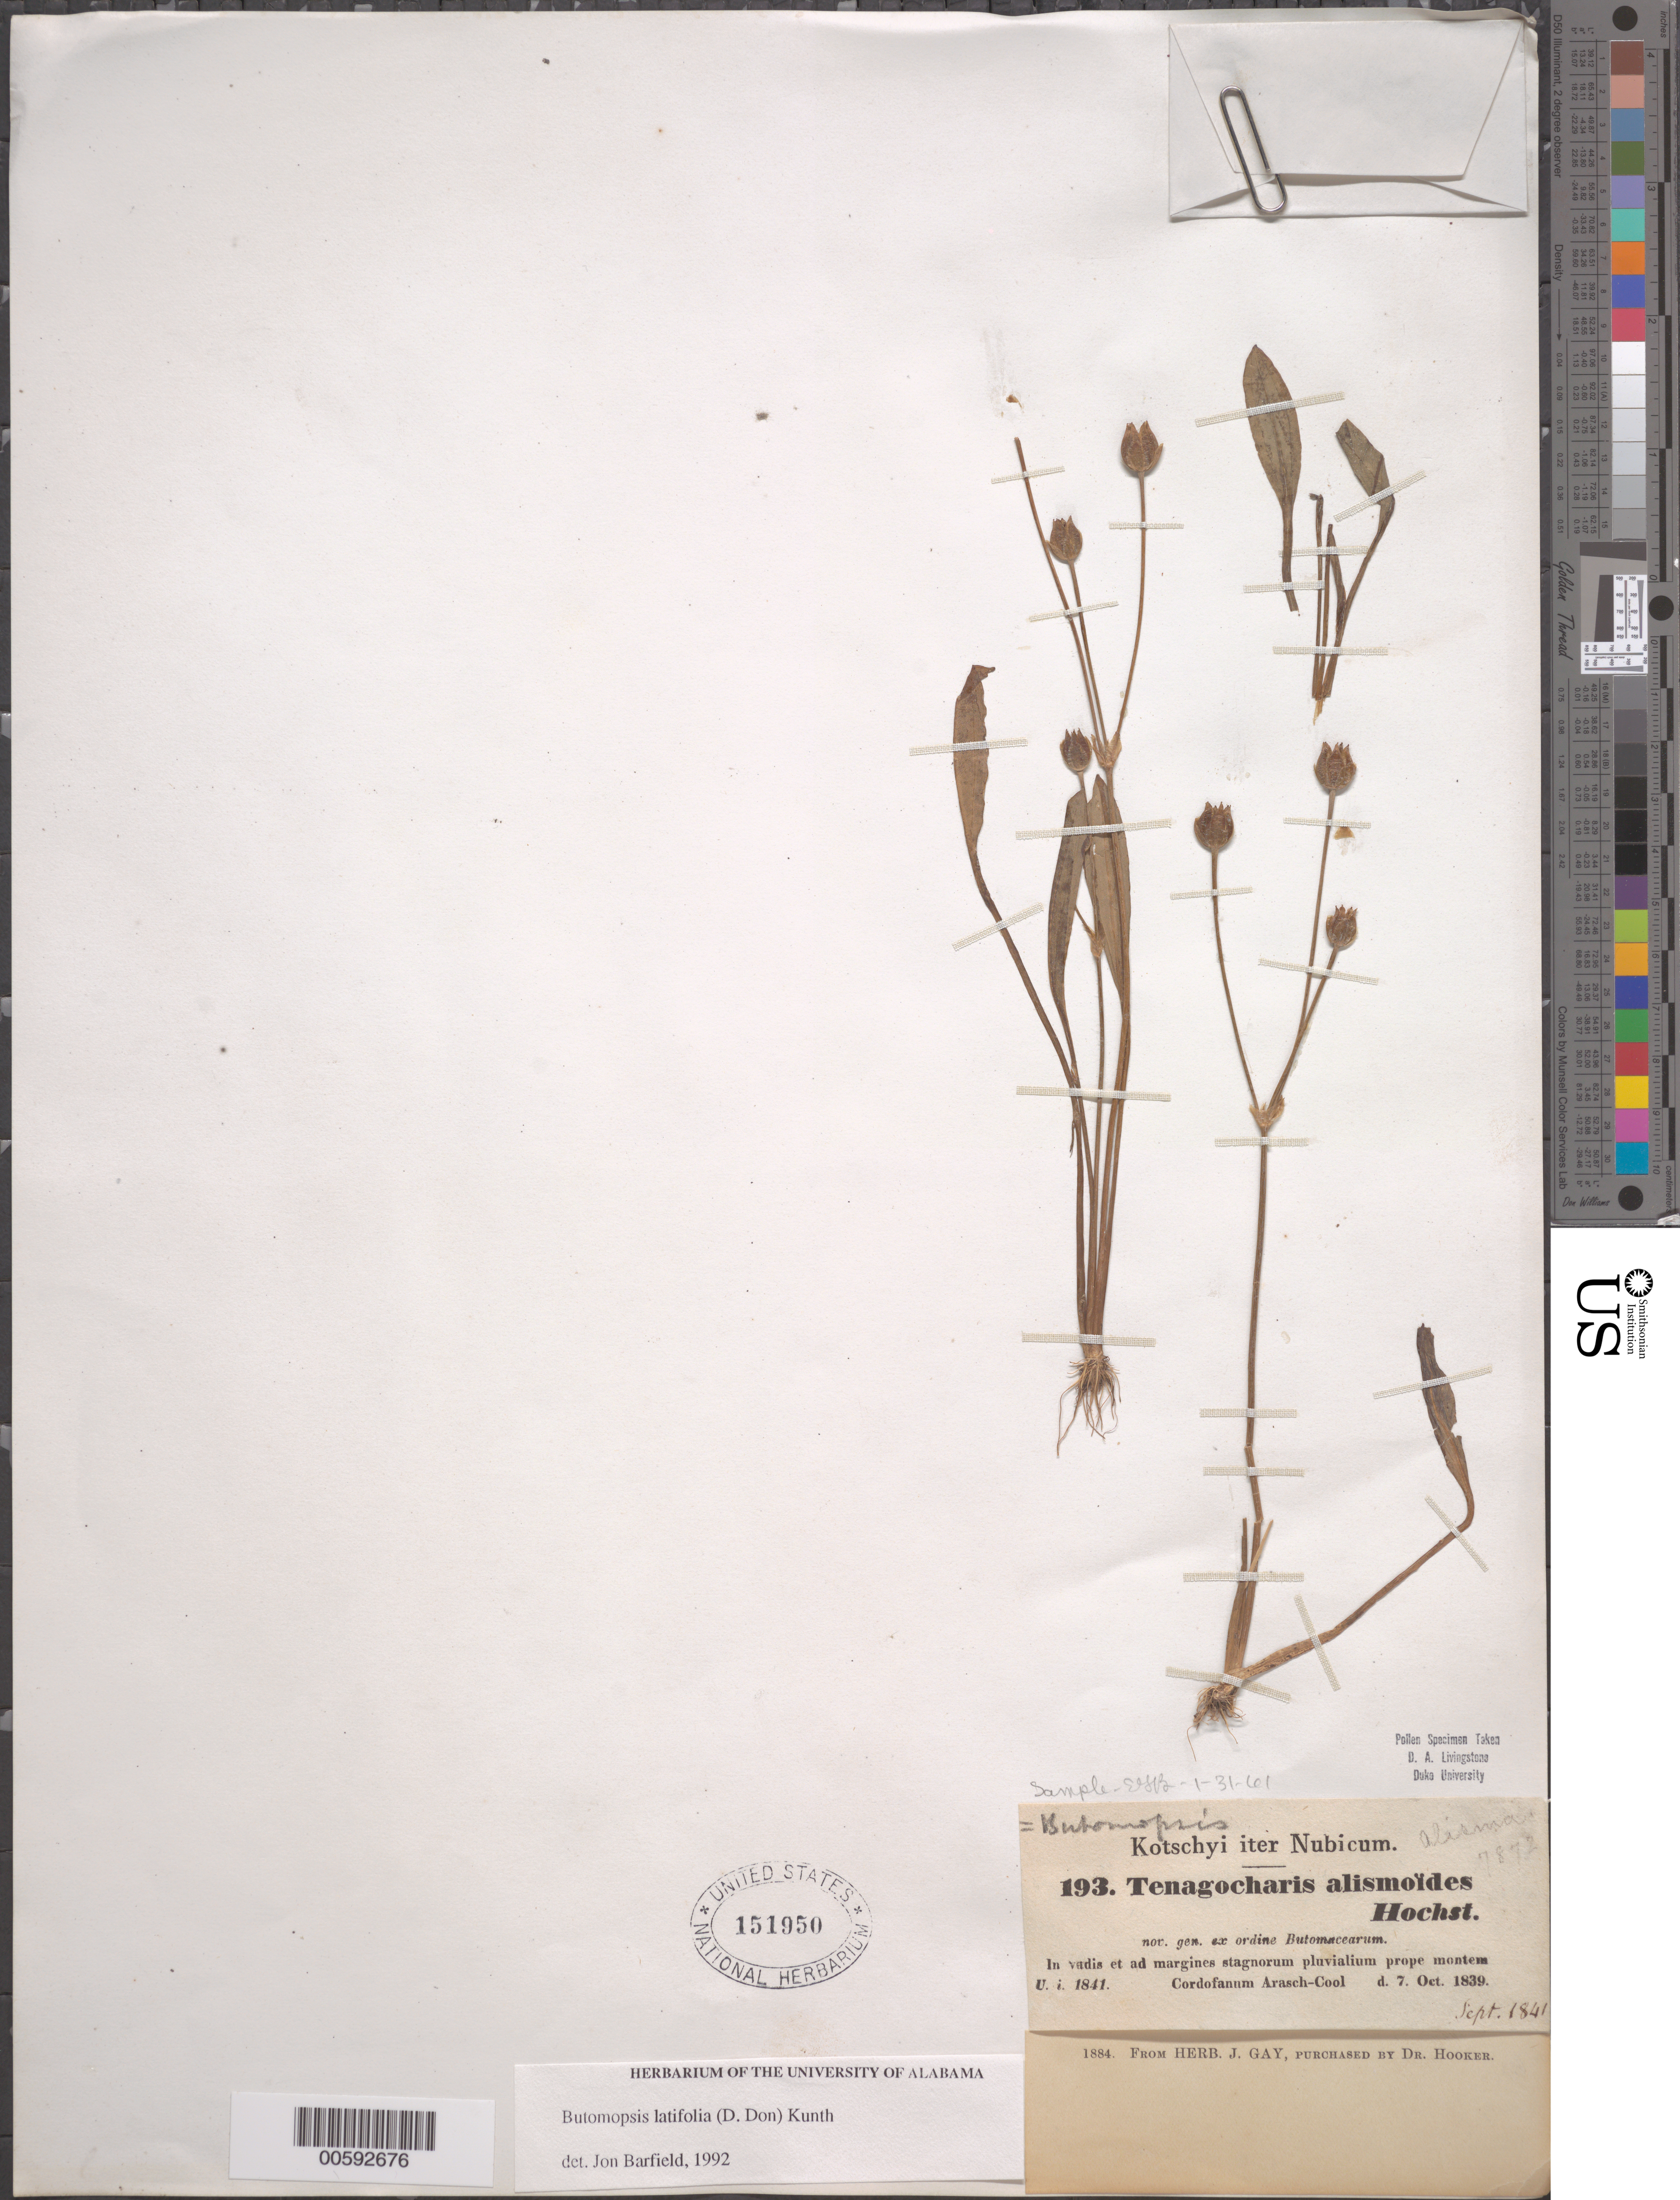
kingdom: Plantae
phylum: Tracheophyta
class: Liliopsida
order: Alismatales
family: Alismataceae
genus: Butomopsis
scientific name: Butomopsis latifolia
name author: (D. Don) Kunth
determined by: Barfield, J.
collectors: -. Kotschyi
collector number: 193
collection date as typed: Sep 1841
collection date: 1841-09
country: Sudan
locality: Cordofanum Arasch-Cool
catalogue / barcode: US 151950